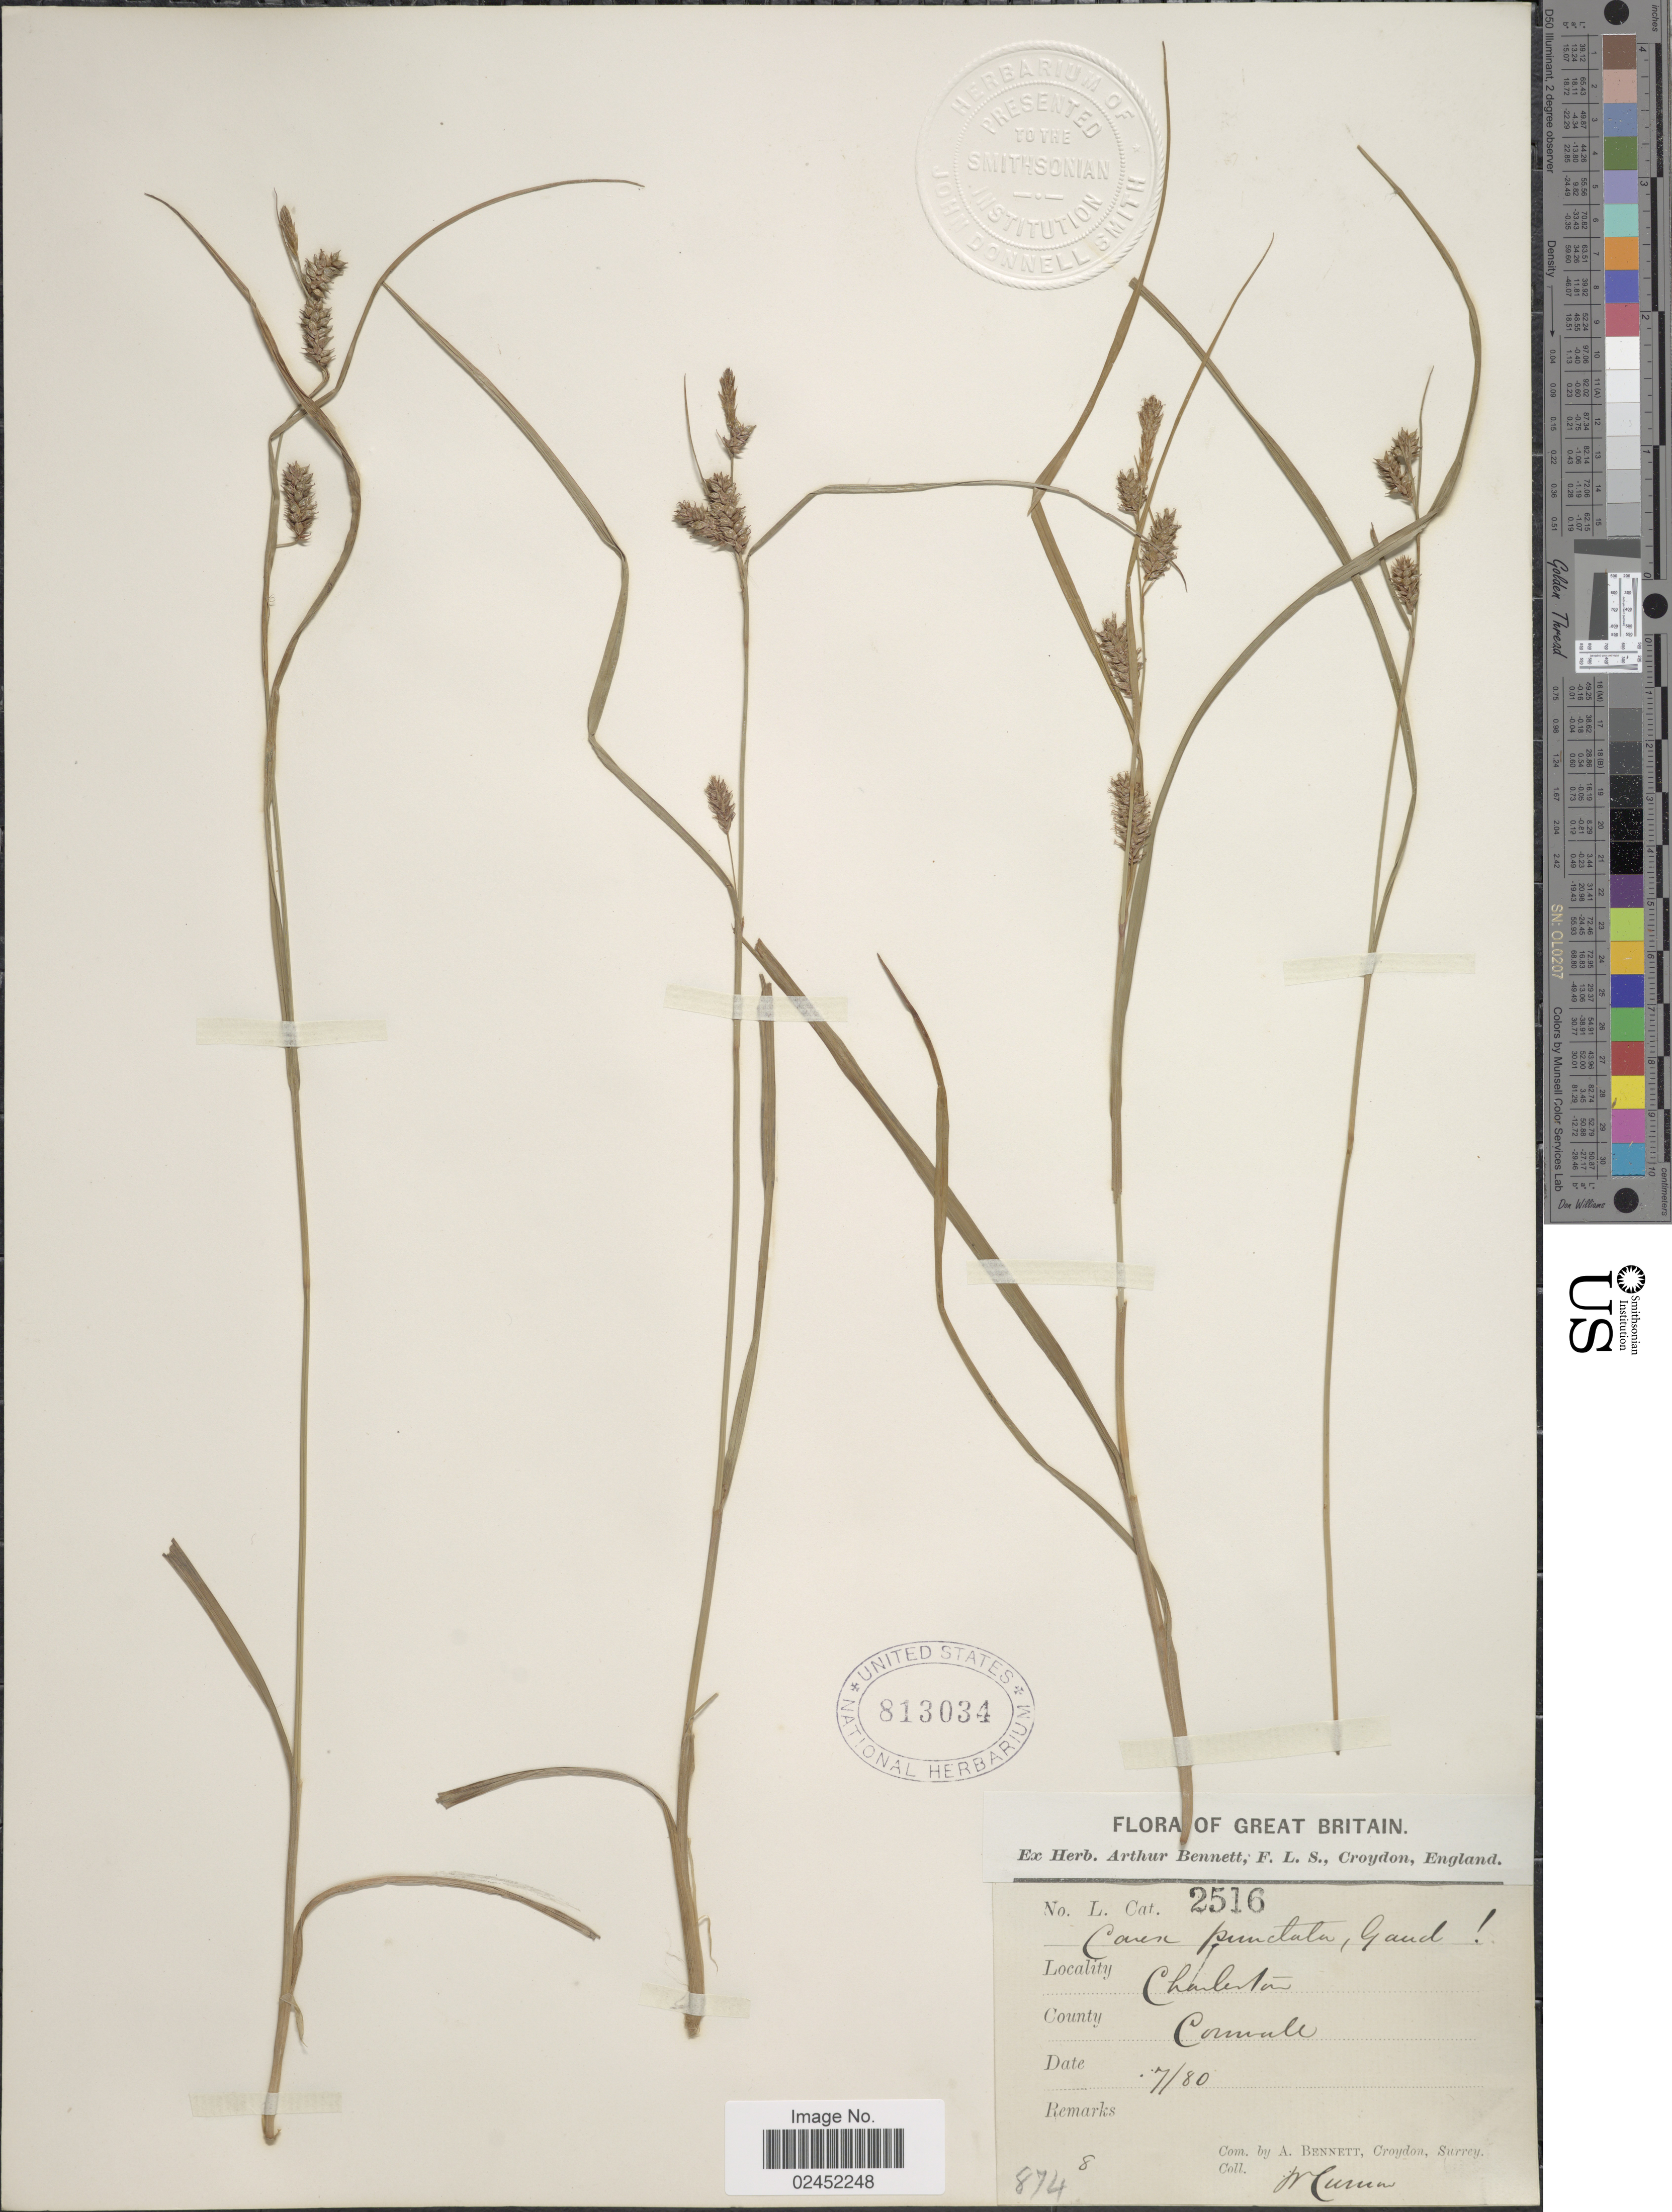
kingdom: Plantae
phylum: Tracheophyta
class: Liliopsida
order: Poales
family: Cyperaceae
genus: Carex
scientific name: Carex punctata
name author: Gaudin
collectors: A. Bennett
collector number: L. Cat. 2516/874/8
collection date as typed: Transcribed d/m/y: /7/80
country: United Kingdom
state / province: England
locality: Great Britain, Charlestown, Cornwall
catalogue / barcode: US 813034